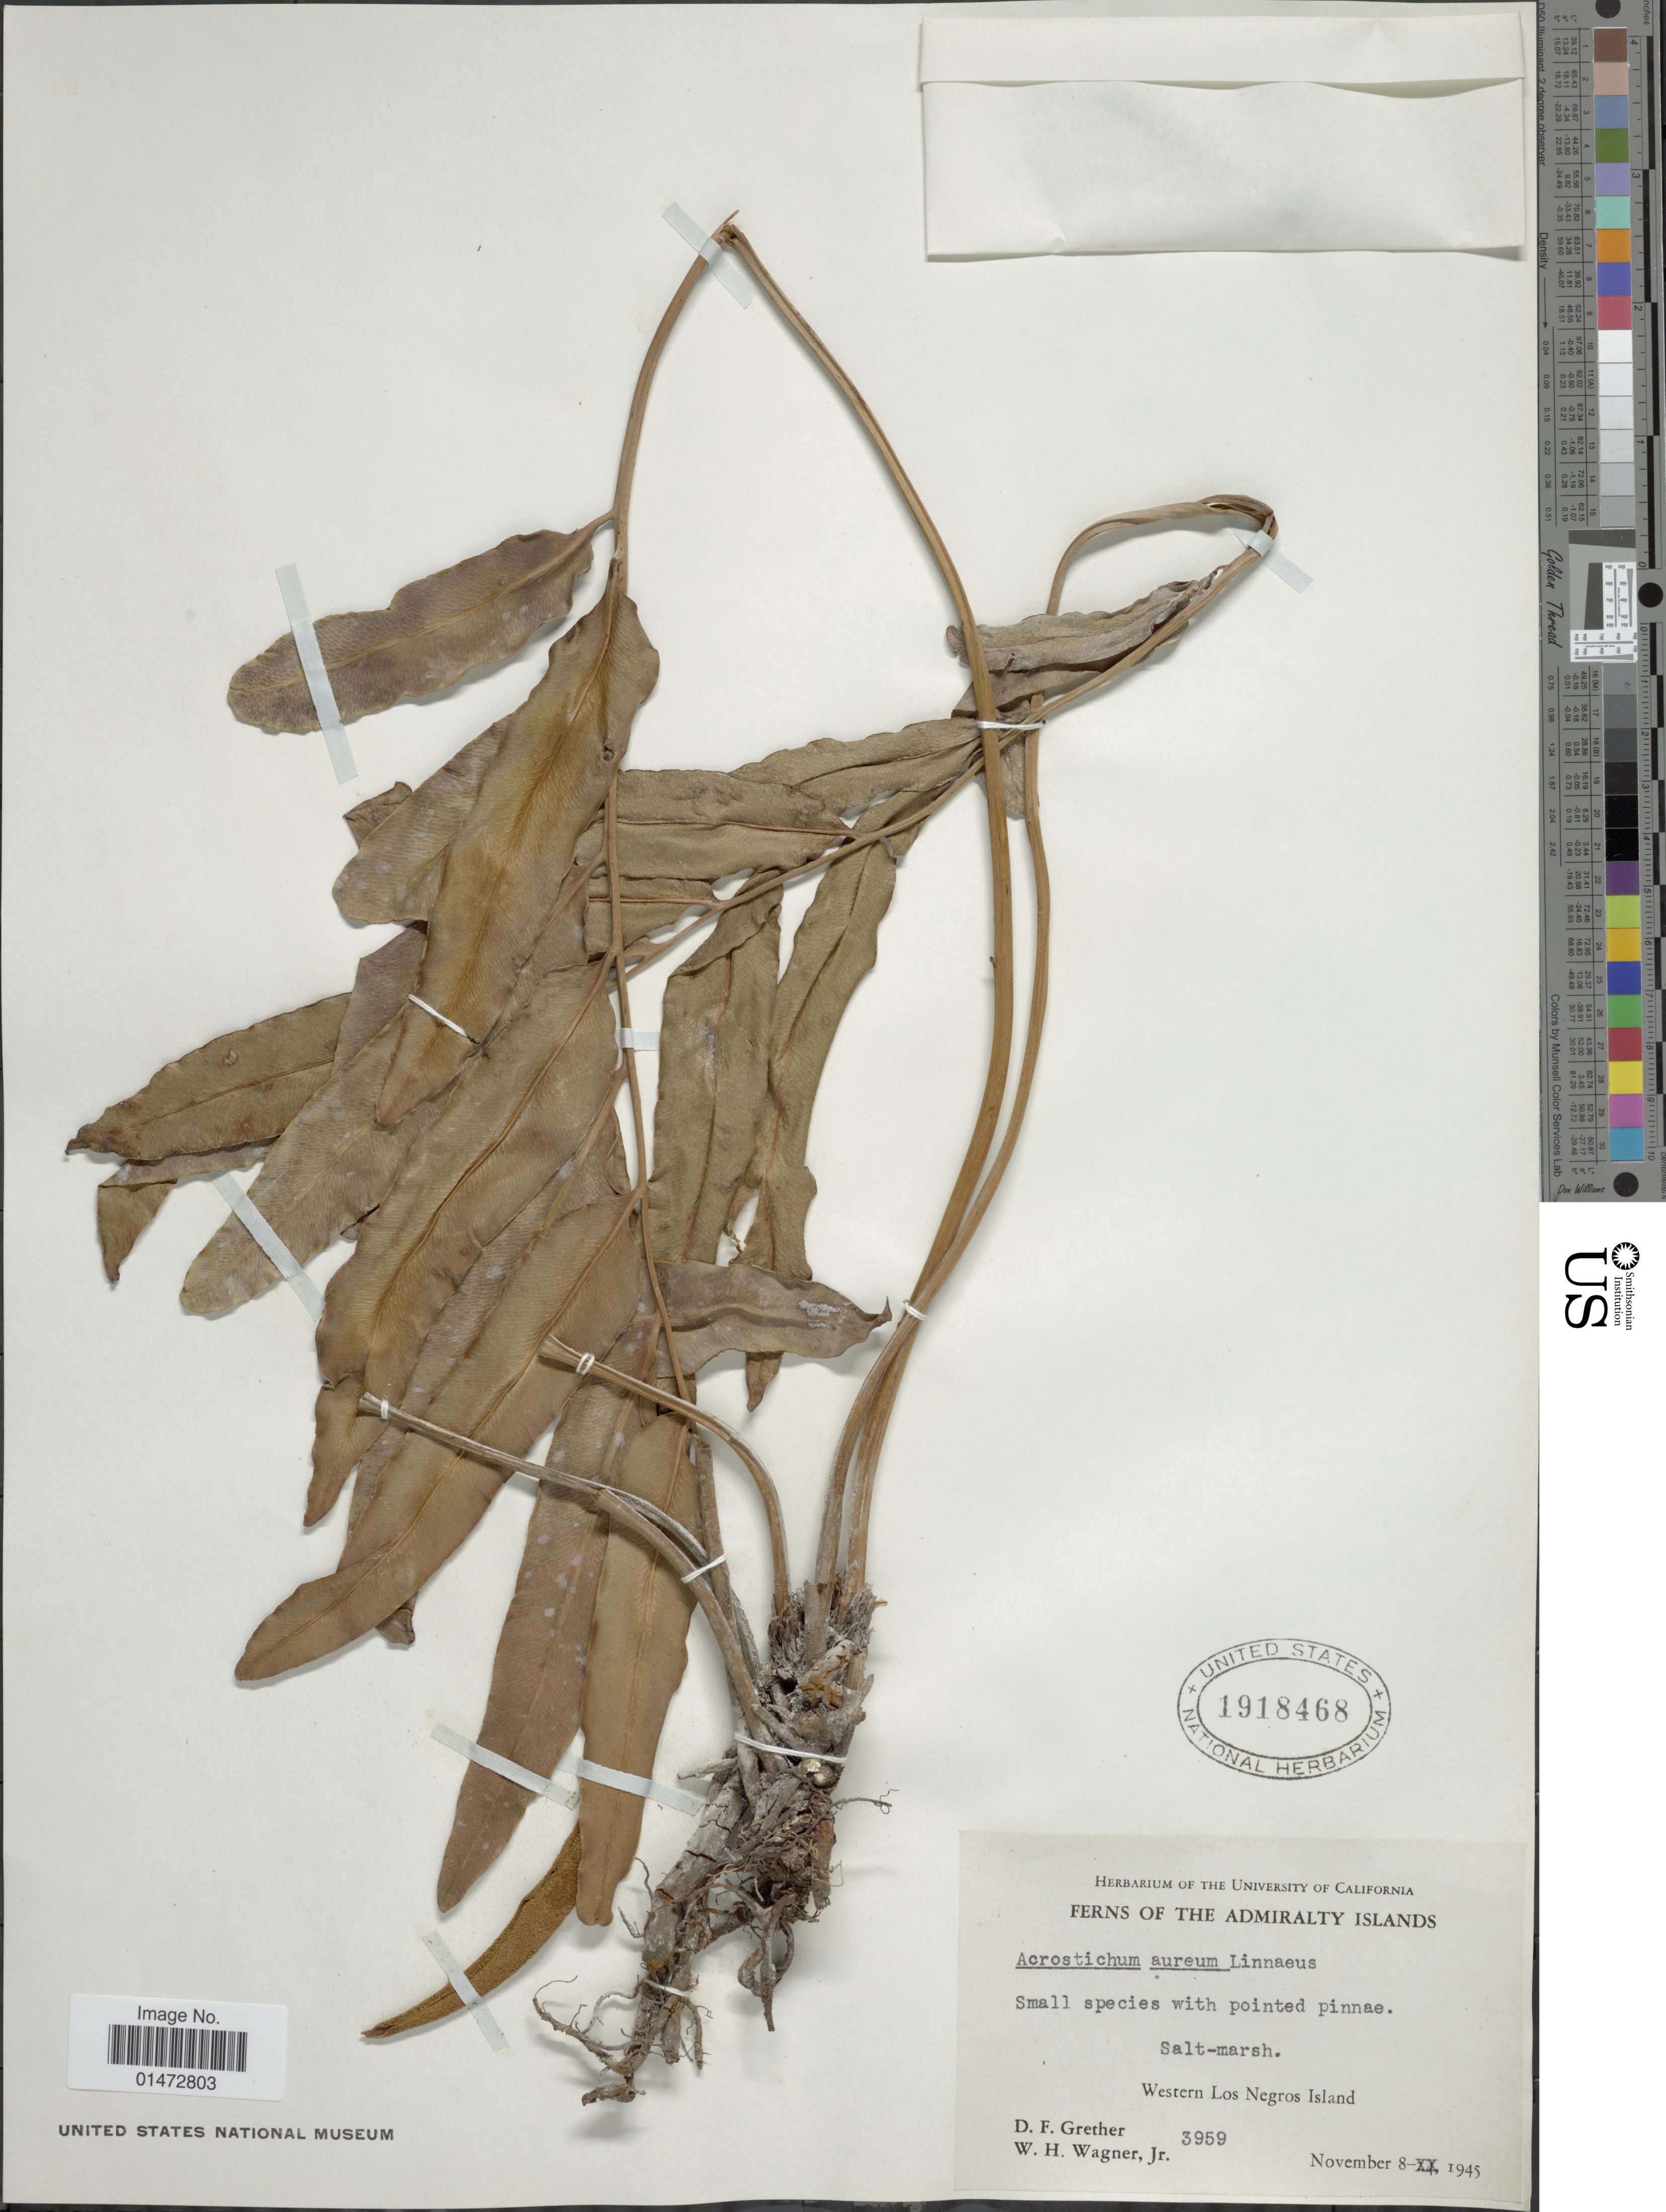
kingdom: Plantae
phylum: Tracheophyta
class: Polypodiopsida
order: Polypodiales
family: Pteridaceae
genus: Acrostichum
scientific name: Acrostichum aureum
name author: L.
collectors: D. F. Grether & W. H. Wagner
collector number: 3959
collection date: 1945-11-08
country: Papua New Guinea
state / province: Manus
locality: Ferns of the Admiralty Islands. Western Los Negros Island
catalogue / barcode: US 1918468